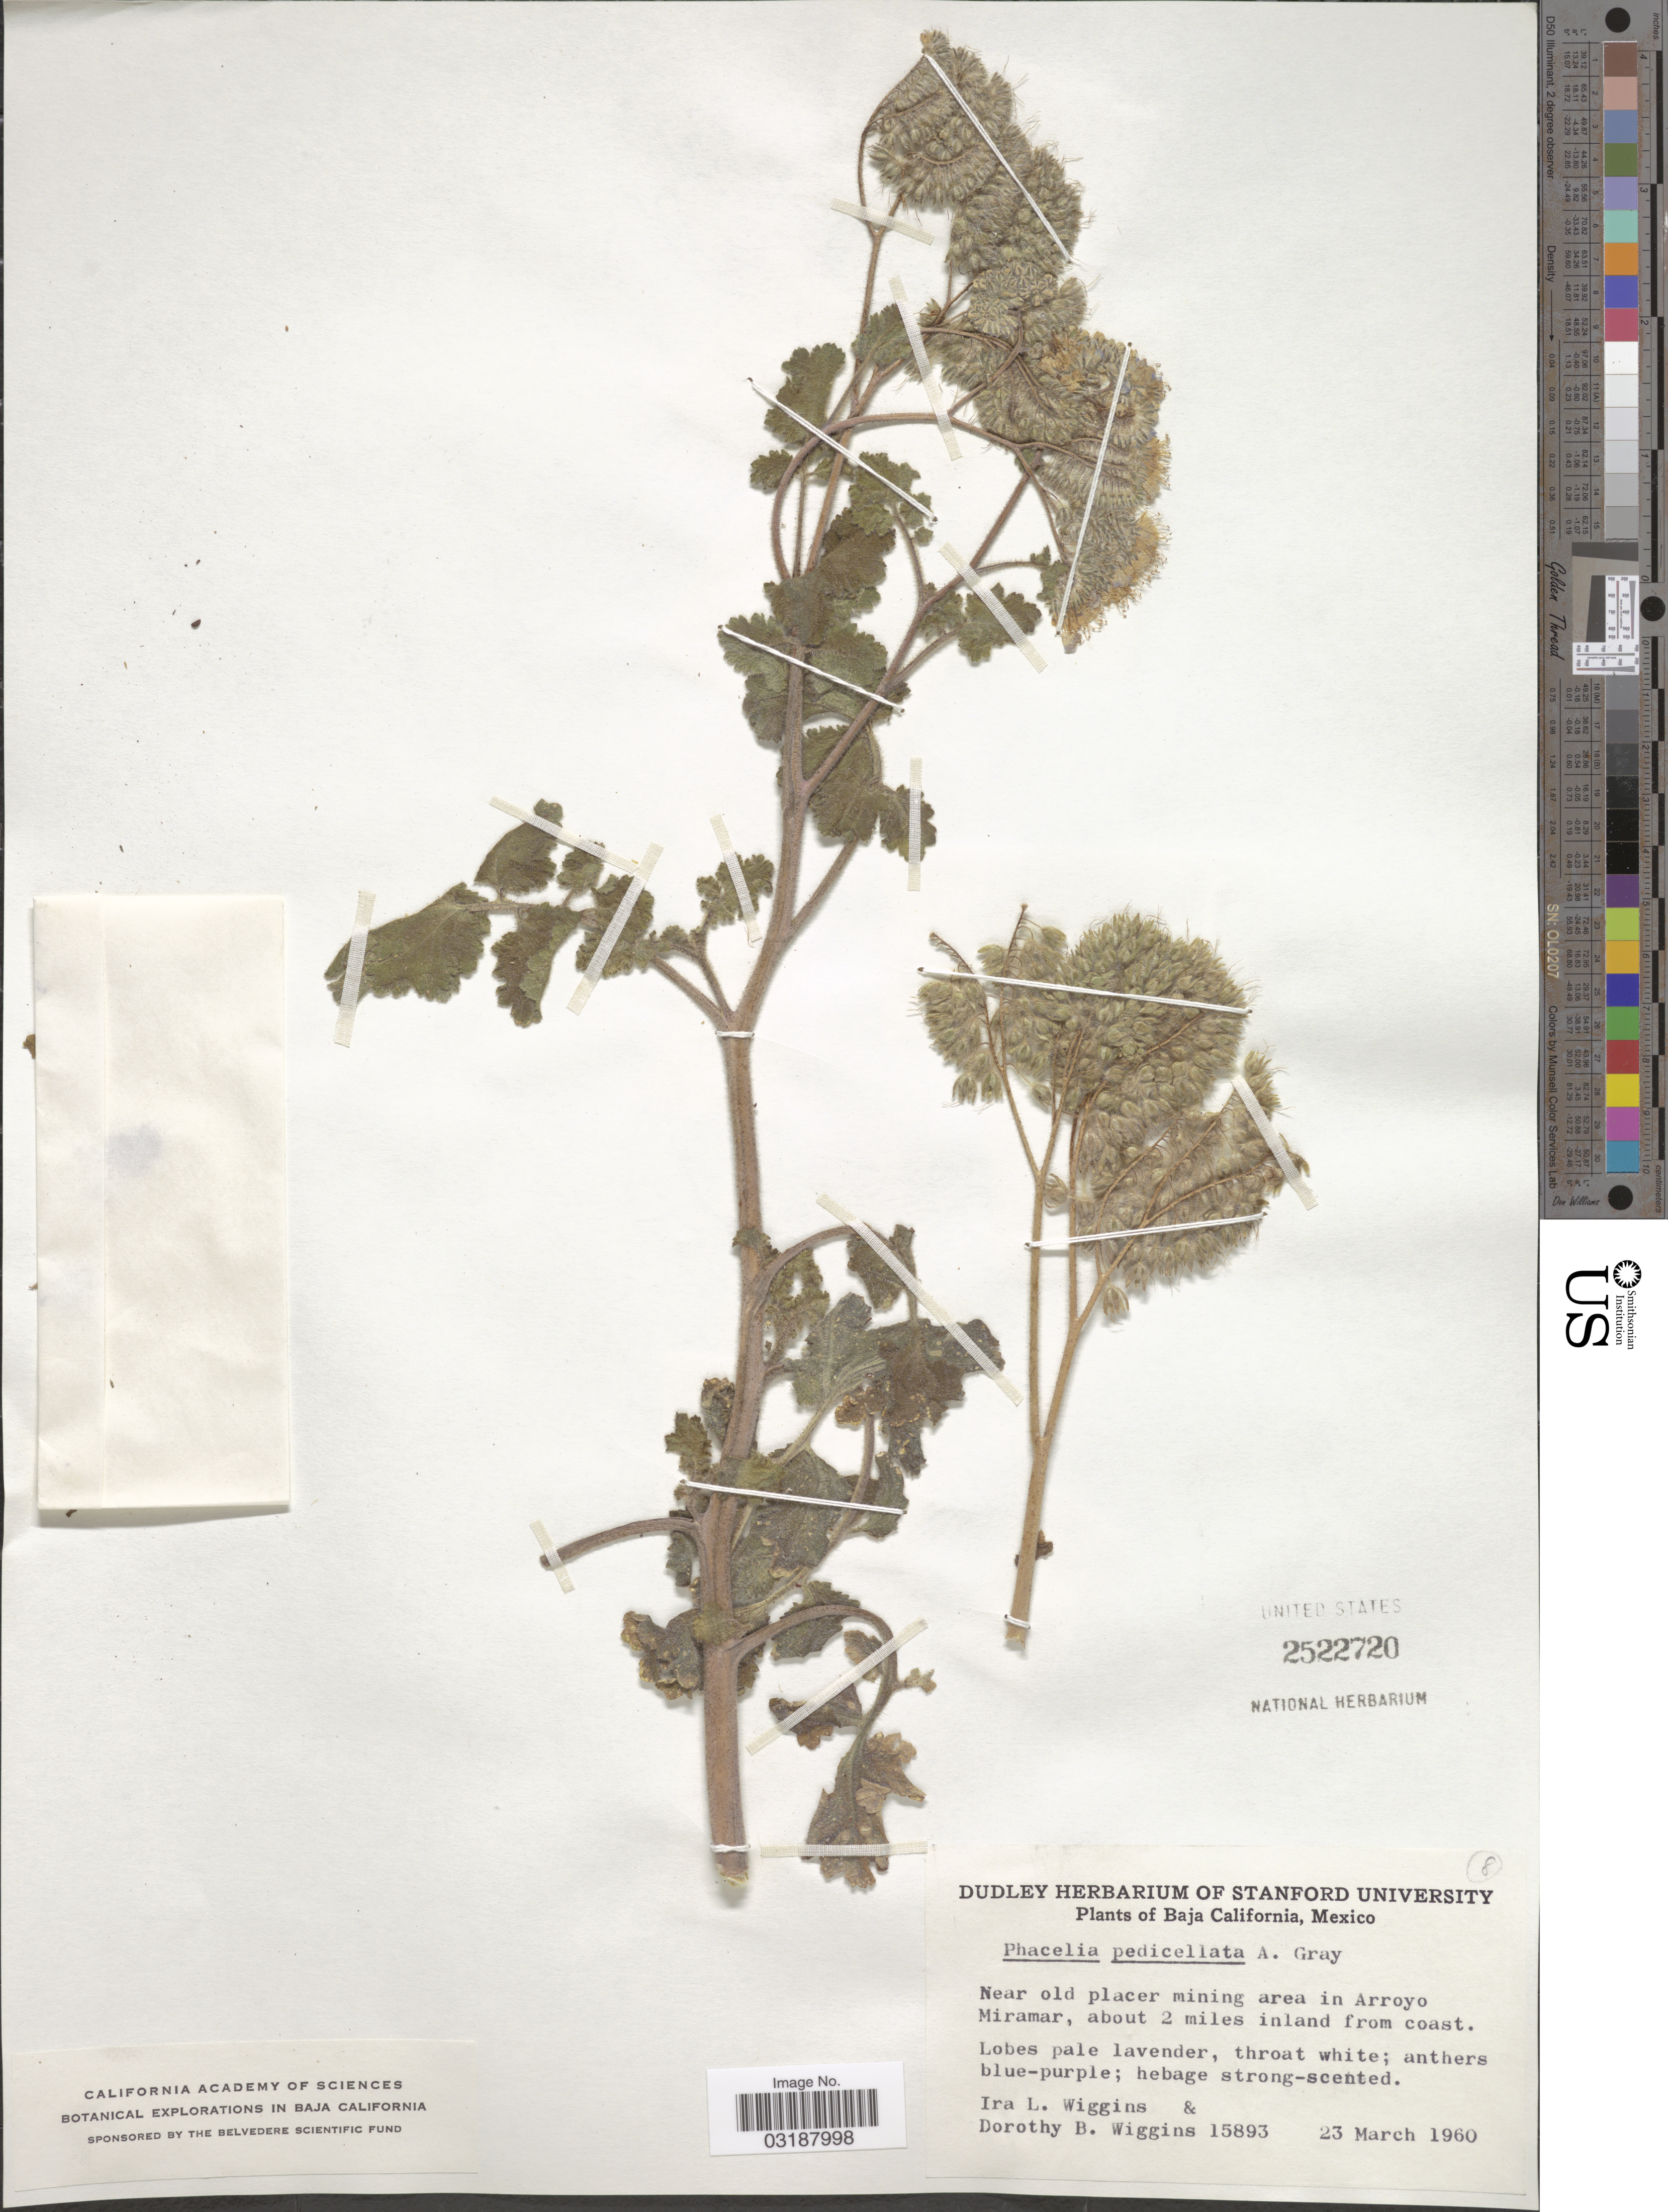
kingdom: Plantae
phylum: Tracheophyta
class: Magnoliopsida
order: Boraginales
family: Hydrophyllaceae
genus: Phacelia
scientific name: Phacelia pedicellata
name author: A. Gray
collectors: I. L. Wiggins & D. B. Wiggins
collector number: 15893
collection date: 1960-03-23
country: Mexico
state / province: Baja California Norte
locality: Near old placer mining area in Arroyo Miramar, about 2 miles inland from coast.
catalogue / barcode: US 2522720